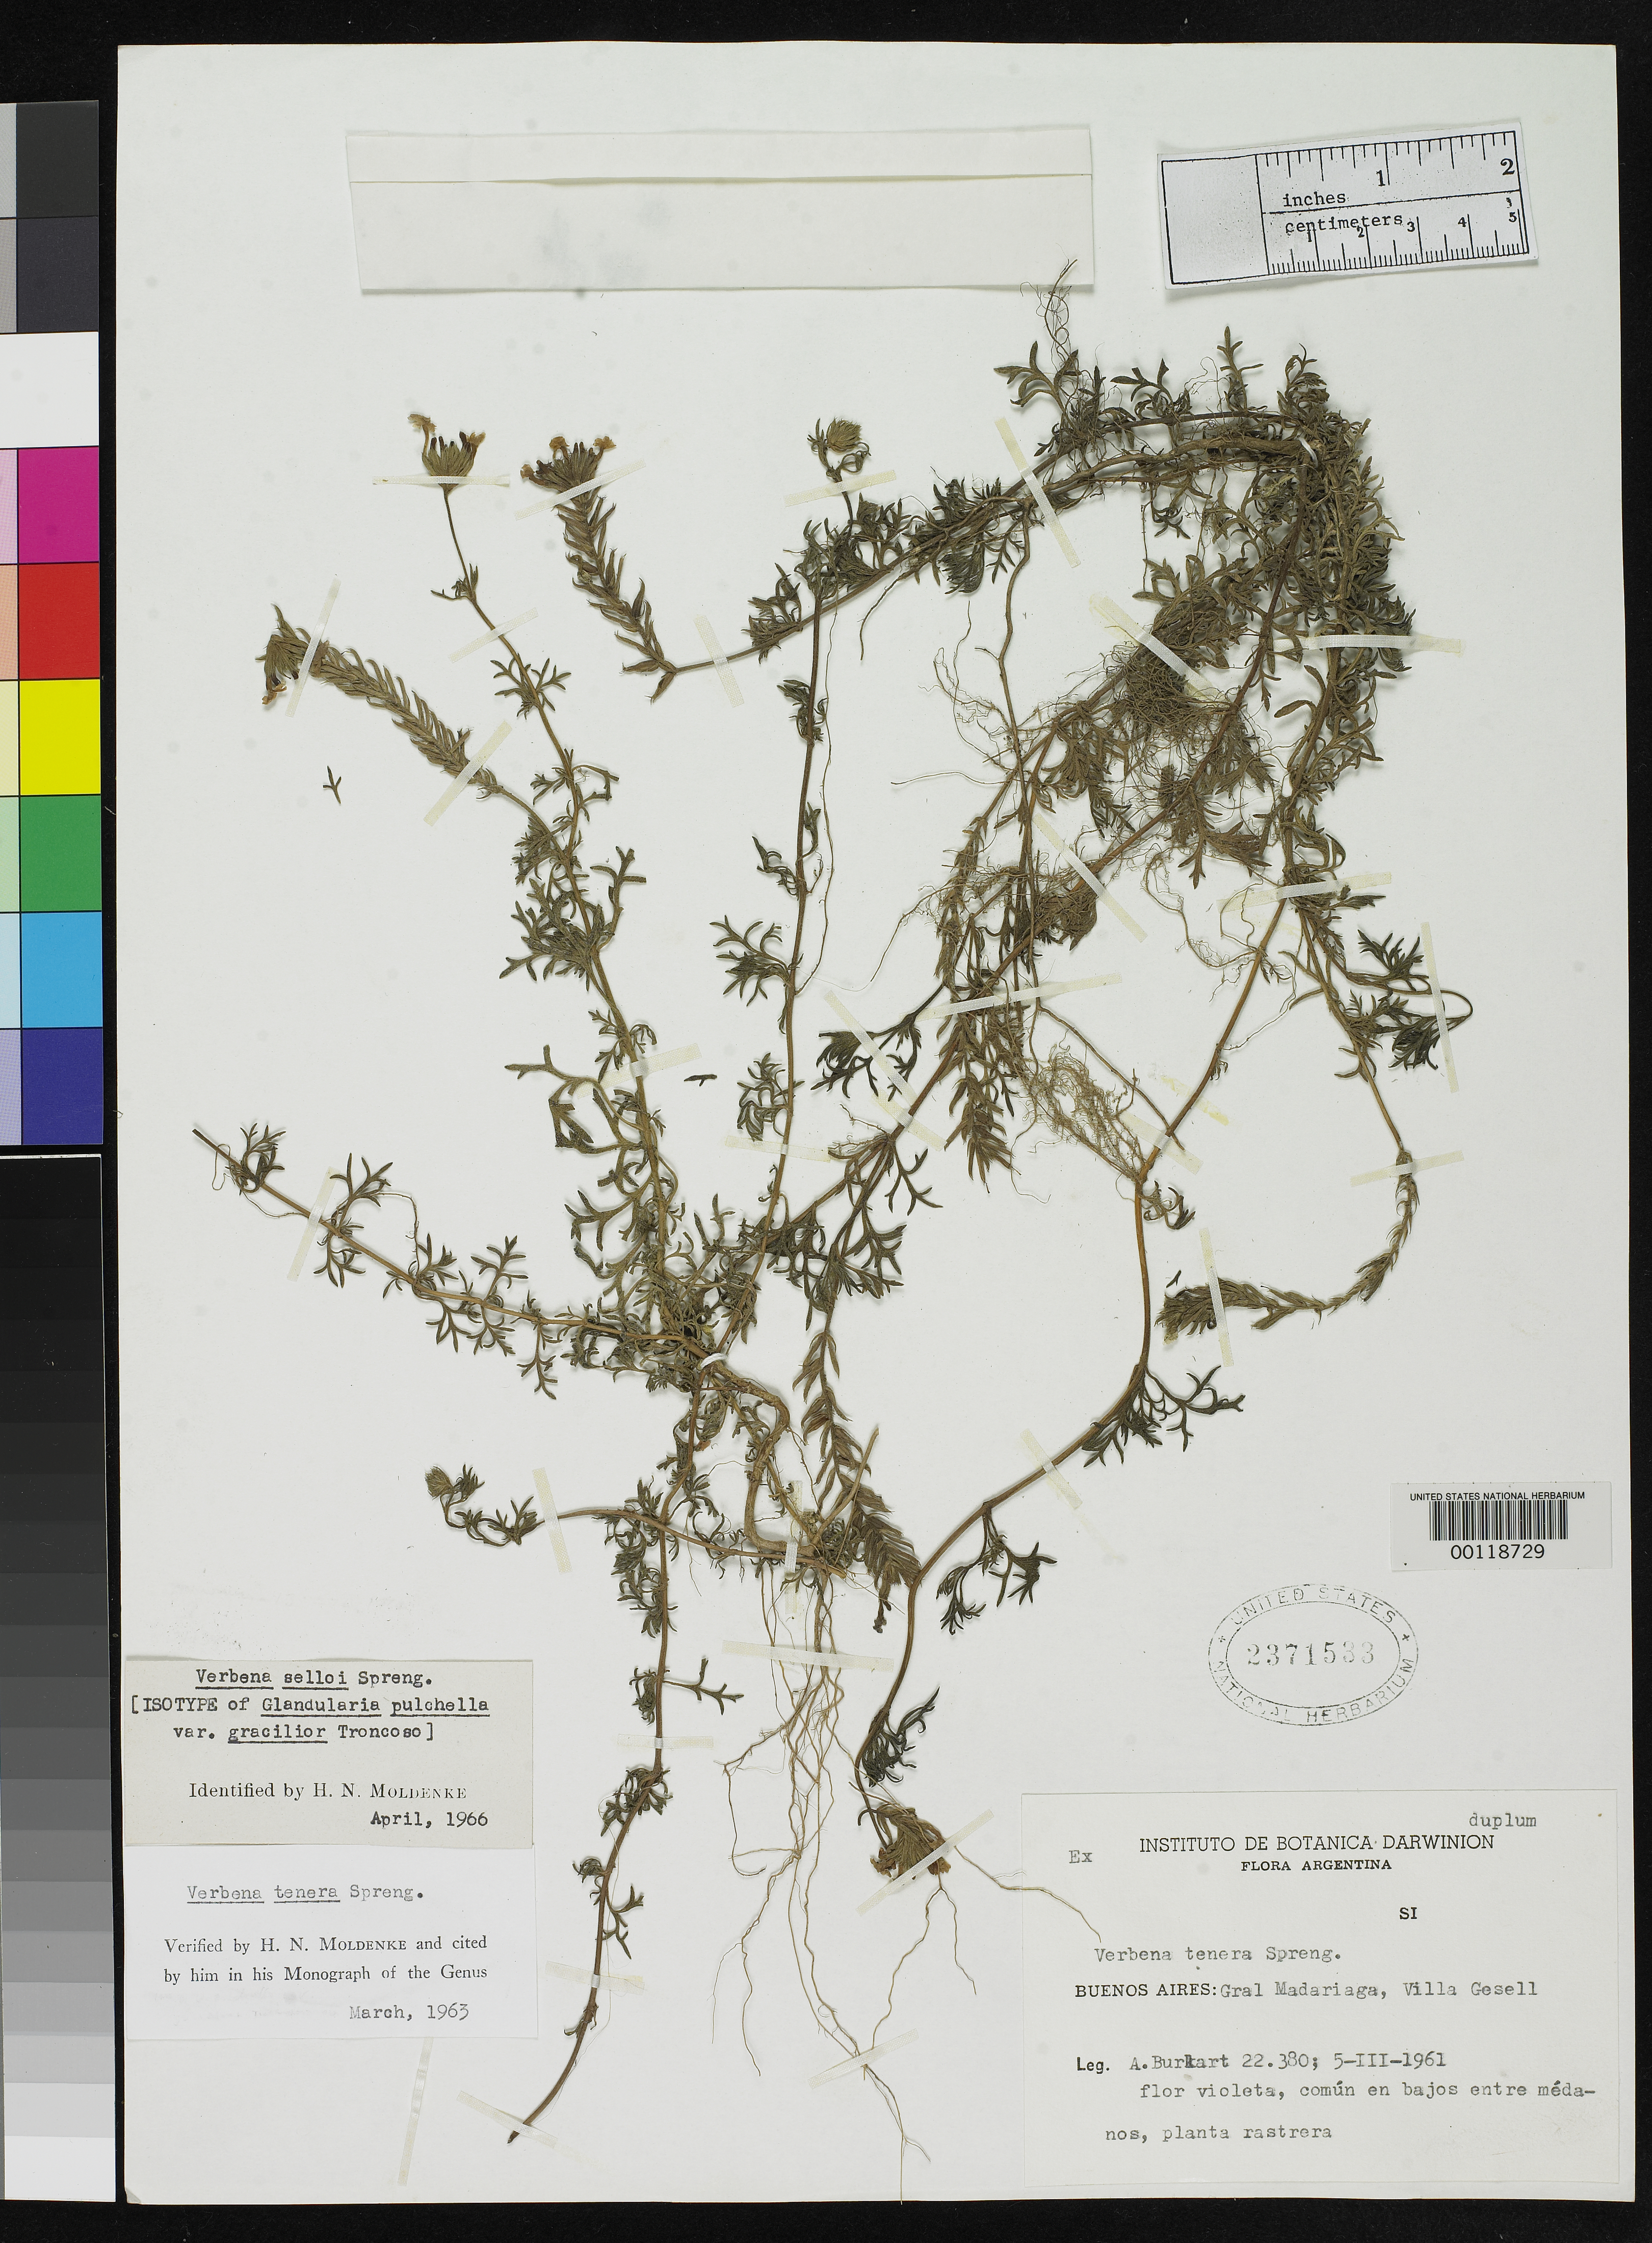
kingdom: Plantae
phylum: Tracheophyta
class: Magnoliopsida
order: Lamiales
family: Verbenaceae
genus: Glandularia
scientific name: Glandularia pulchella var. gracilior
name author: Troncoso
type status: Isotype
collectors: A. E. Burkart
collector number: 22380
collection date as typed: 05 Mar 1951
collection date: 1951-03-05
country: Argentina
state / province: Buenos Aires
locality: Gral Madariaga.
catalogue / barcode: US 2371533